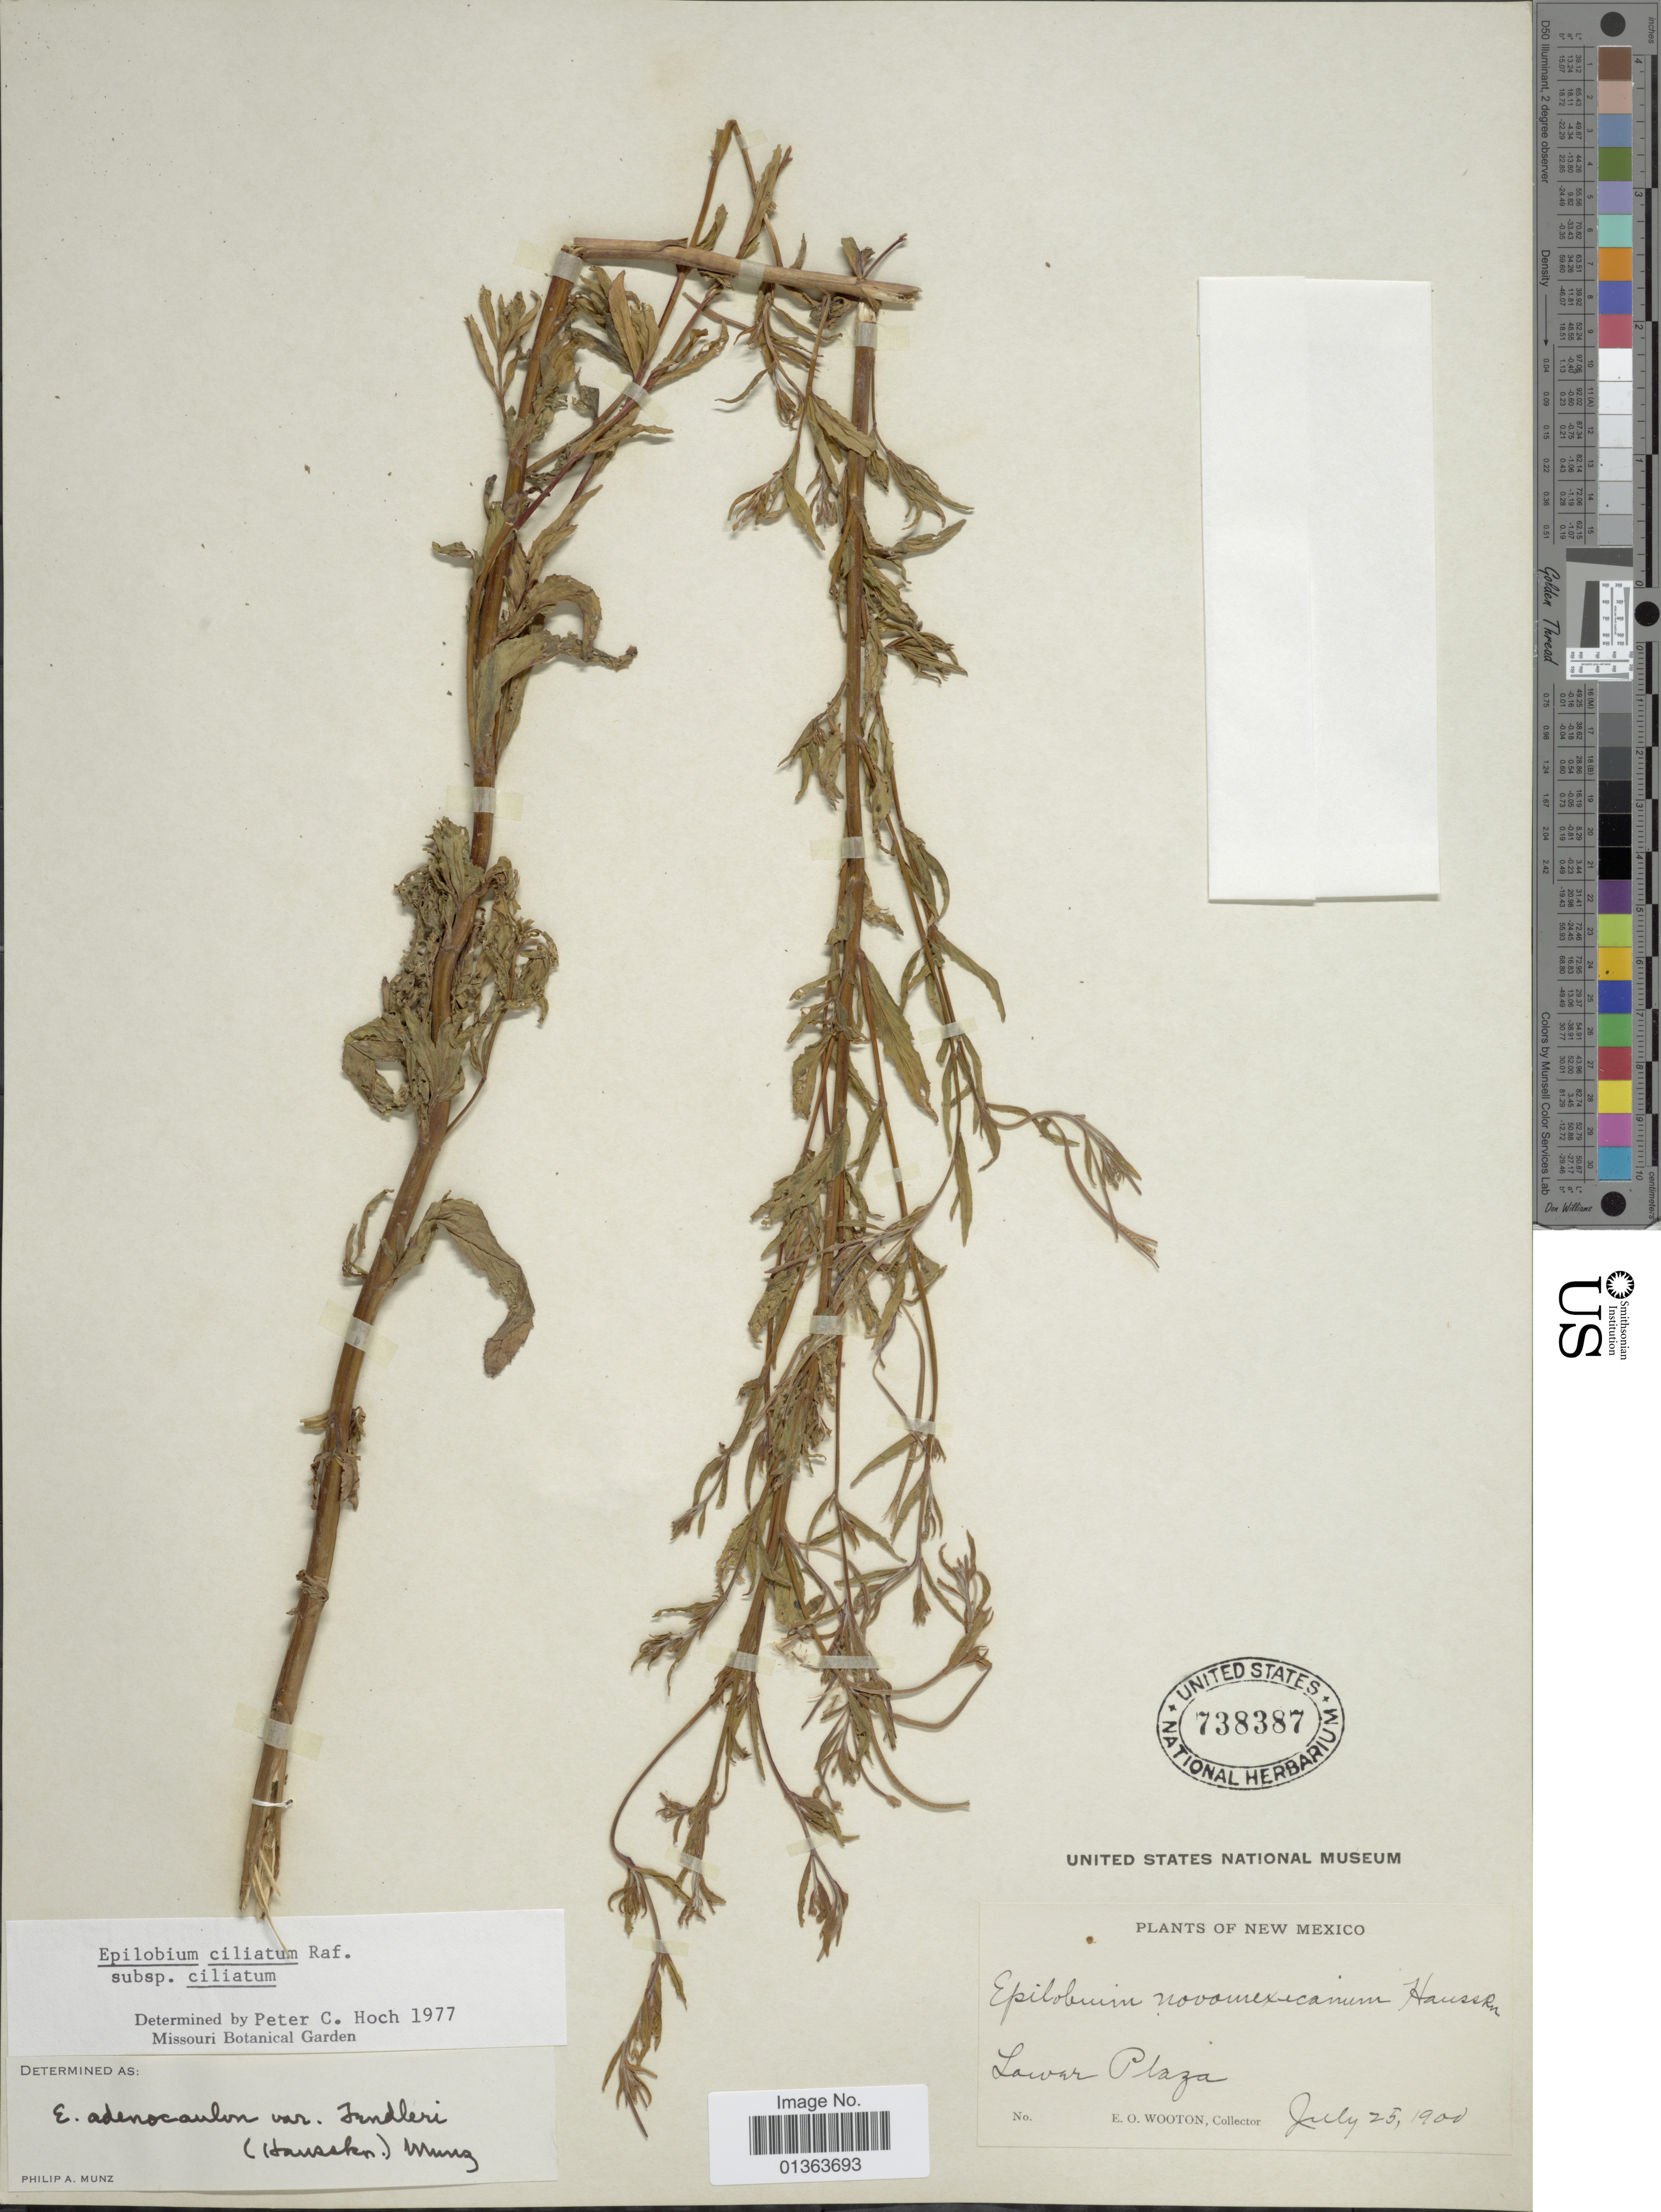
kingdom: Plantae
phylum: Tracheophyta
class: Magnoliopsida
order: Myrtales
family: Onagraceae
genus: Epilobium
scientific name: Epilobium ciliatum subsp. ciliatum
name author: Raf.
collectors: E. O. Wooton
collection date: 1900-07-25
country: United States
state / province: New Mexico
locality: Lower Plaza.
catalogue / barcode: US 738387